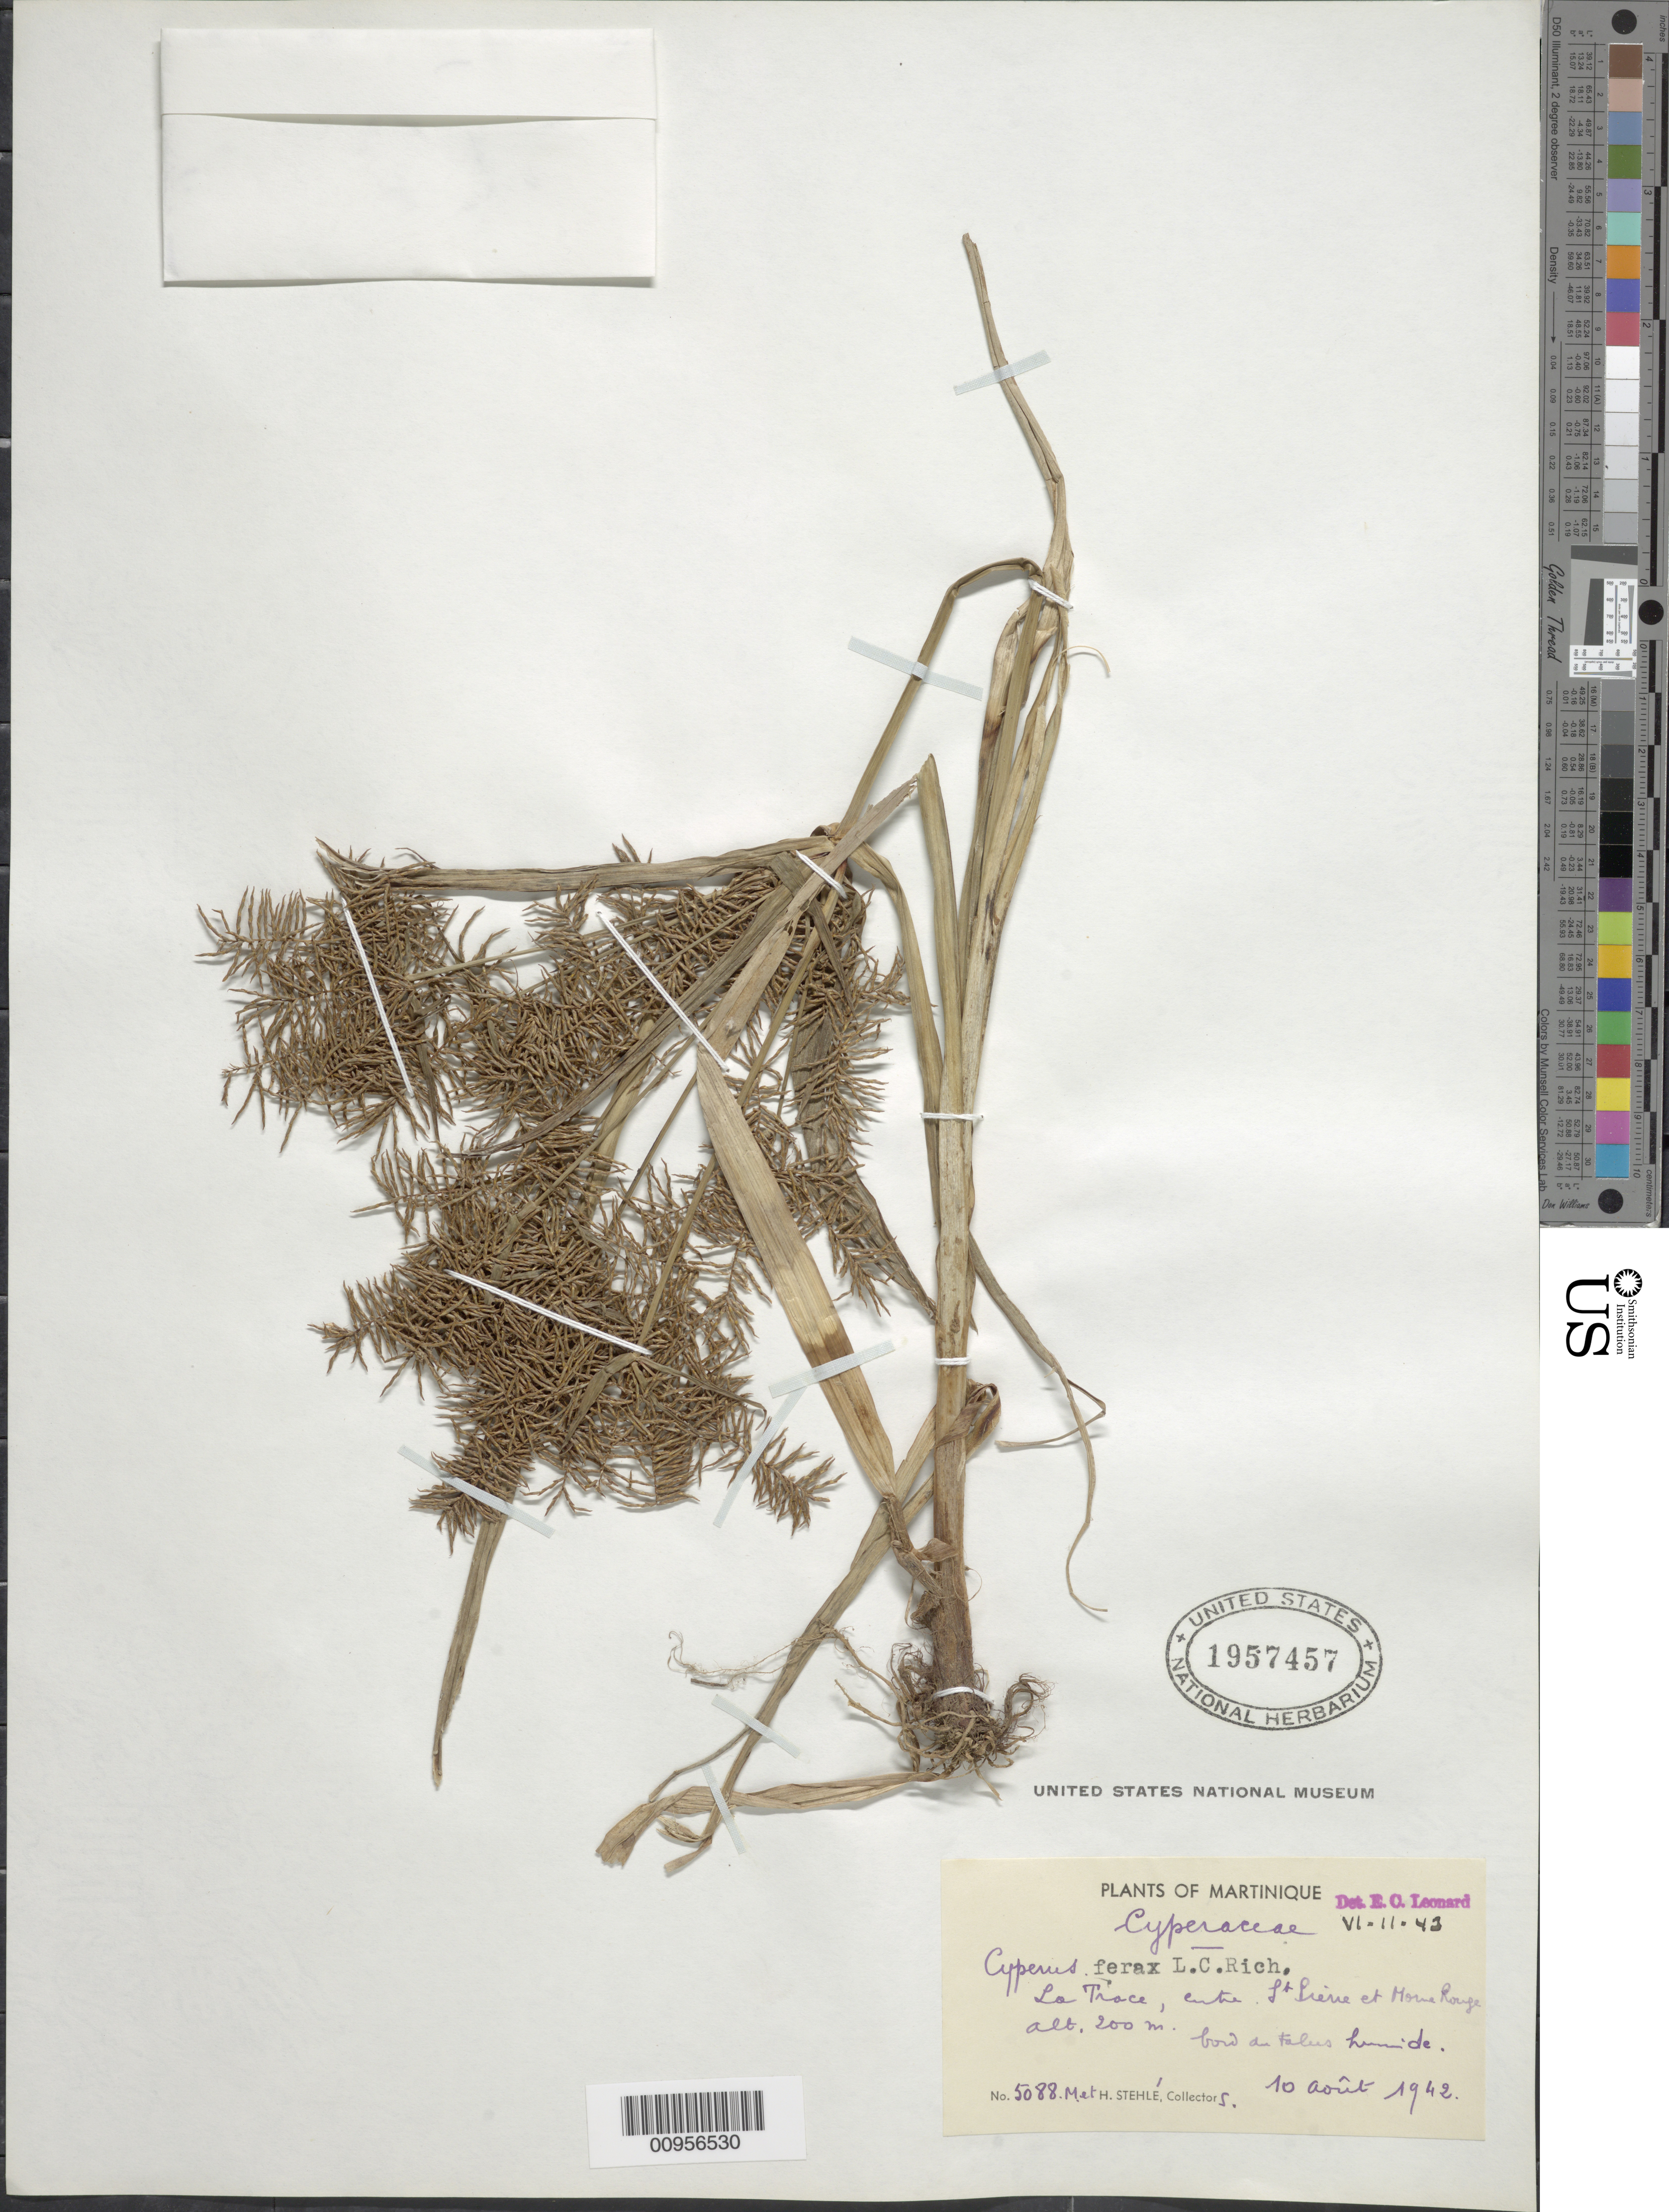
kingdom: Plantae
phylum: Tracheophyta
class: Liliopsida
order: Poales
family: Cyperaceae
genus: Cyperus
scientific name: Cyperus odoratus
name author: L.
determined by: Leonard, Emery C., (US)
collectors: H. Stehlé & M. Stehlé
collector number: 5088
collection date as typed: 10 Aug 1942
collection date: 1942-08-10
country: Martinique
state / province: Saint-Pierre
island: Martinique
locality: La Trace, entre St. Pierre et Morne Rouge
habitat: Bord du talus humide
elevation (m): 200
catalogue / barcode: US 1957457